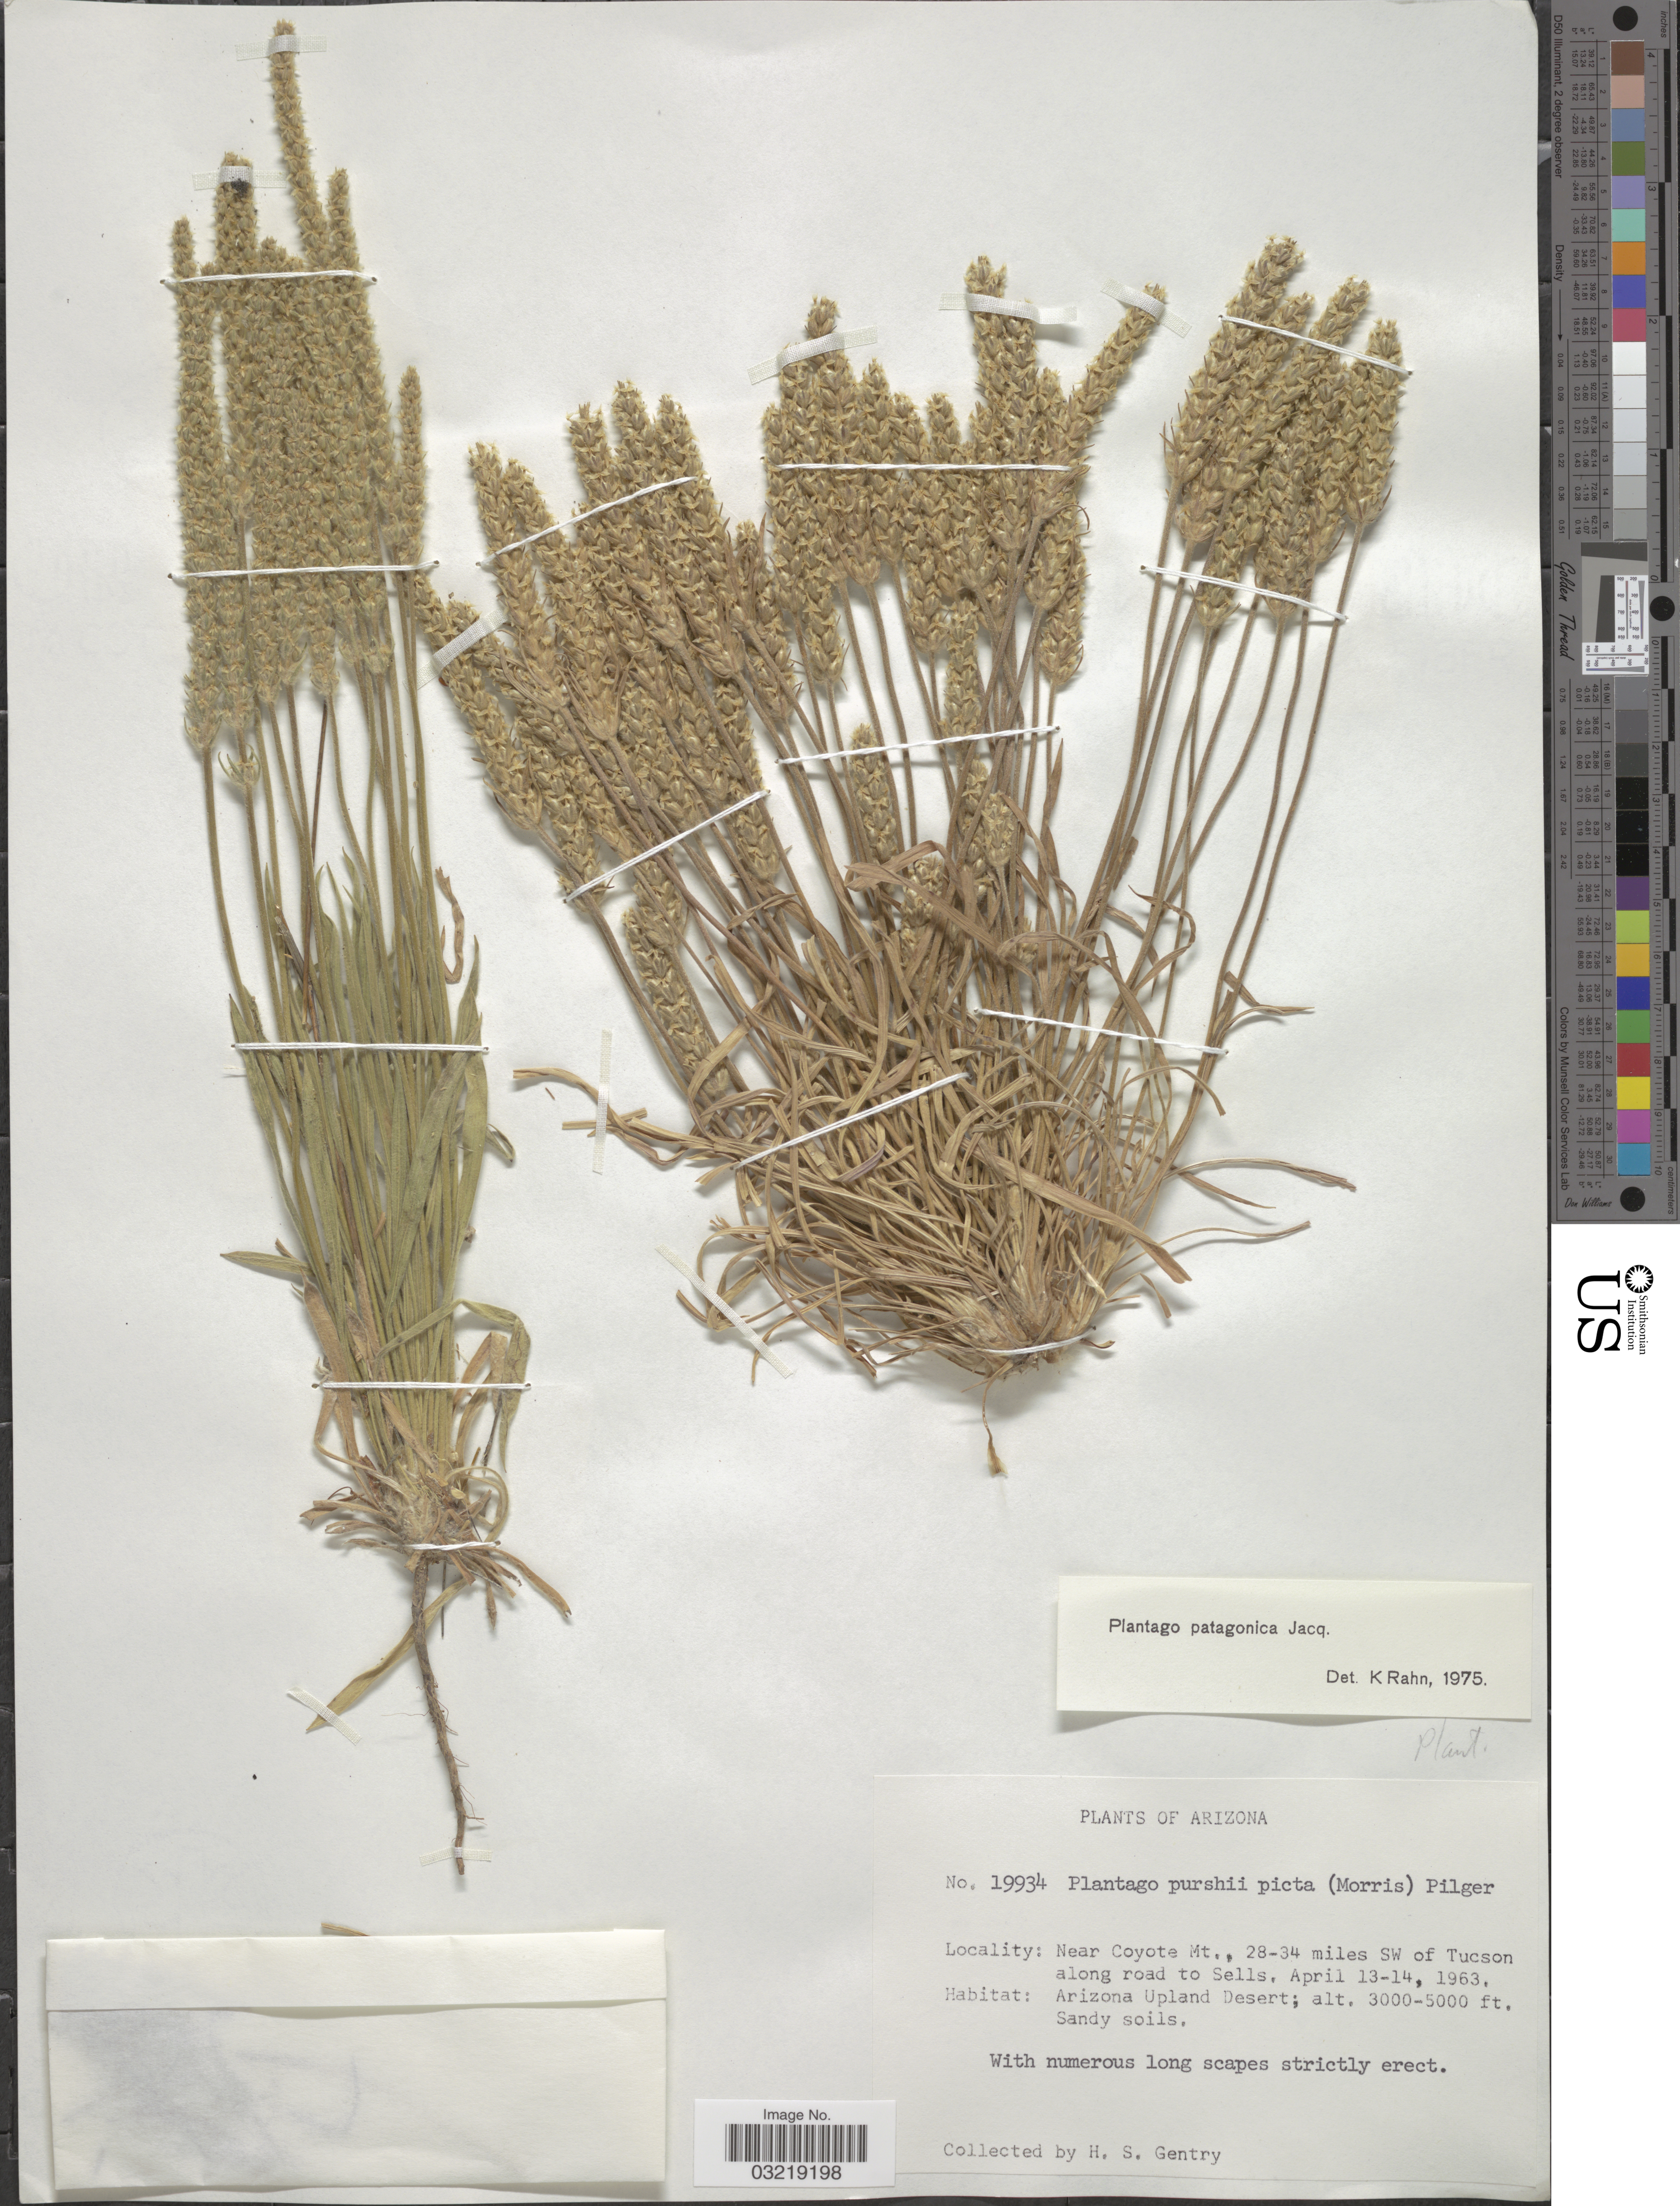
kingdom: Plantae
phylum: Tracheophyta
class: Magnoliopsida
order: Lamiales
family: Plantaginaceae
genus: Plantago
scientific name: Plantago patagonica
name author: Jacq.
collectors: H. S. Gentry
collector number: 19934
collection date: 1963-04-13/1963-04-14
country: United States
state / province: Arizona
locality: Near Coyote Mt., 28-34 miles SW of Tucson along road to Sells. Arizona Upland Desert.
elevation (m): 914